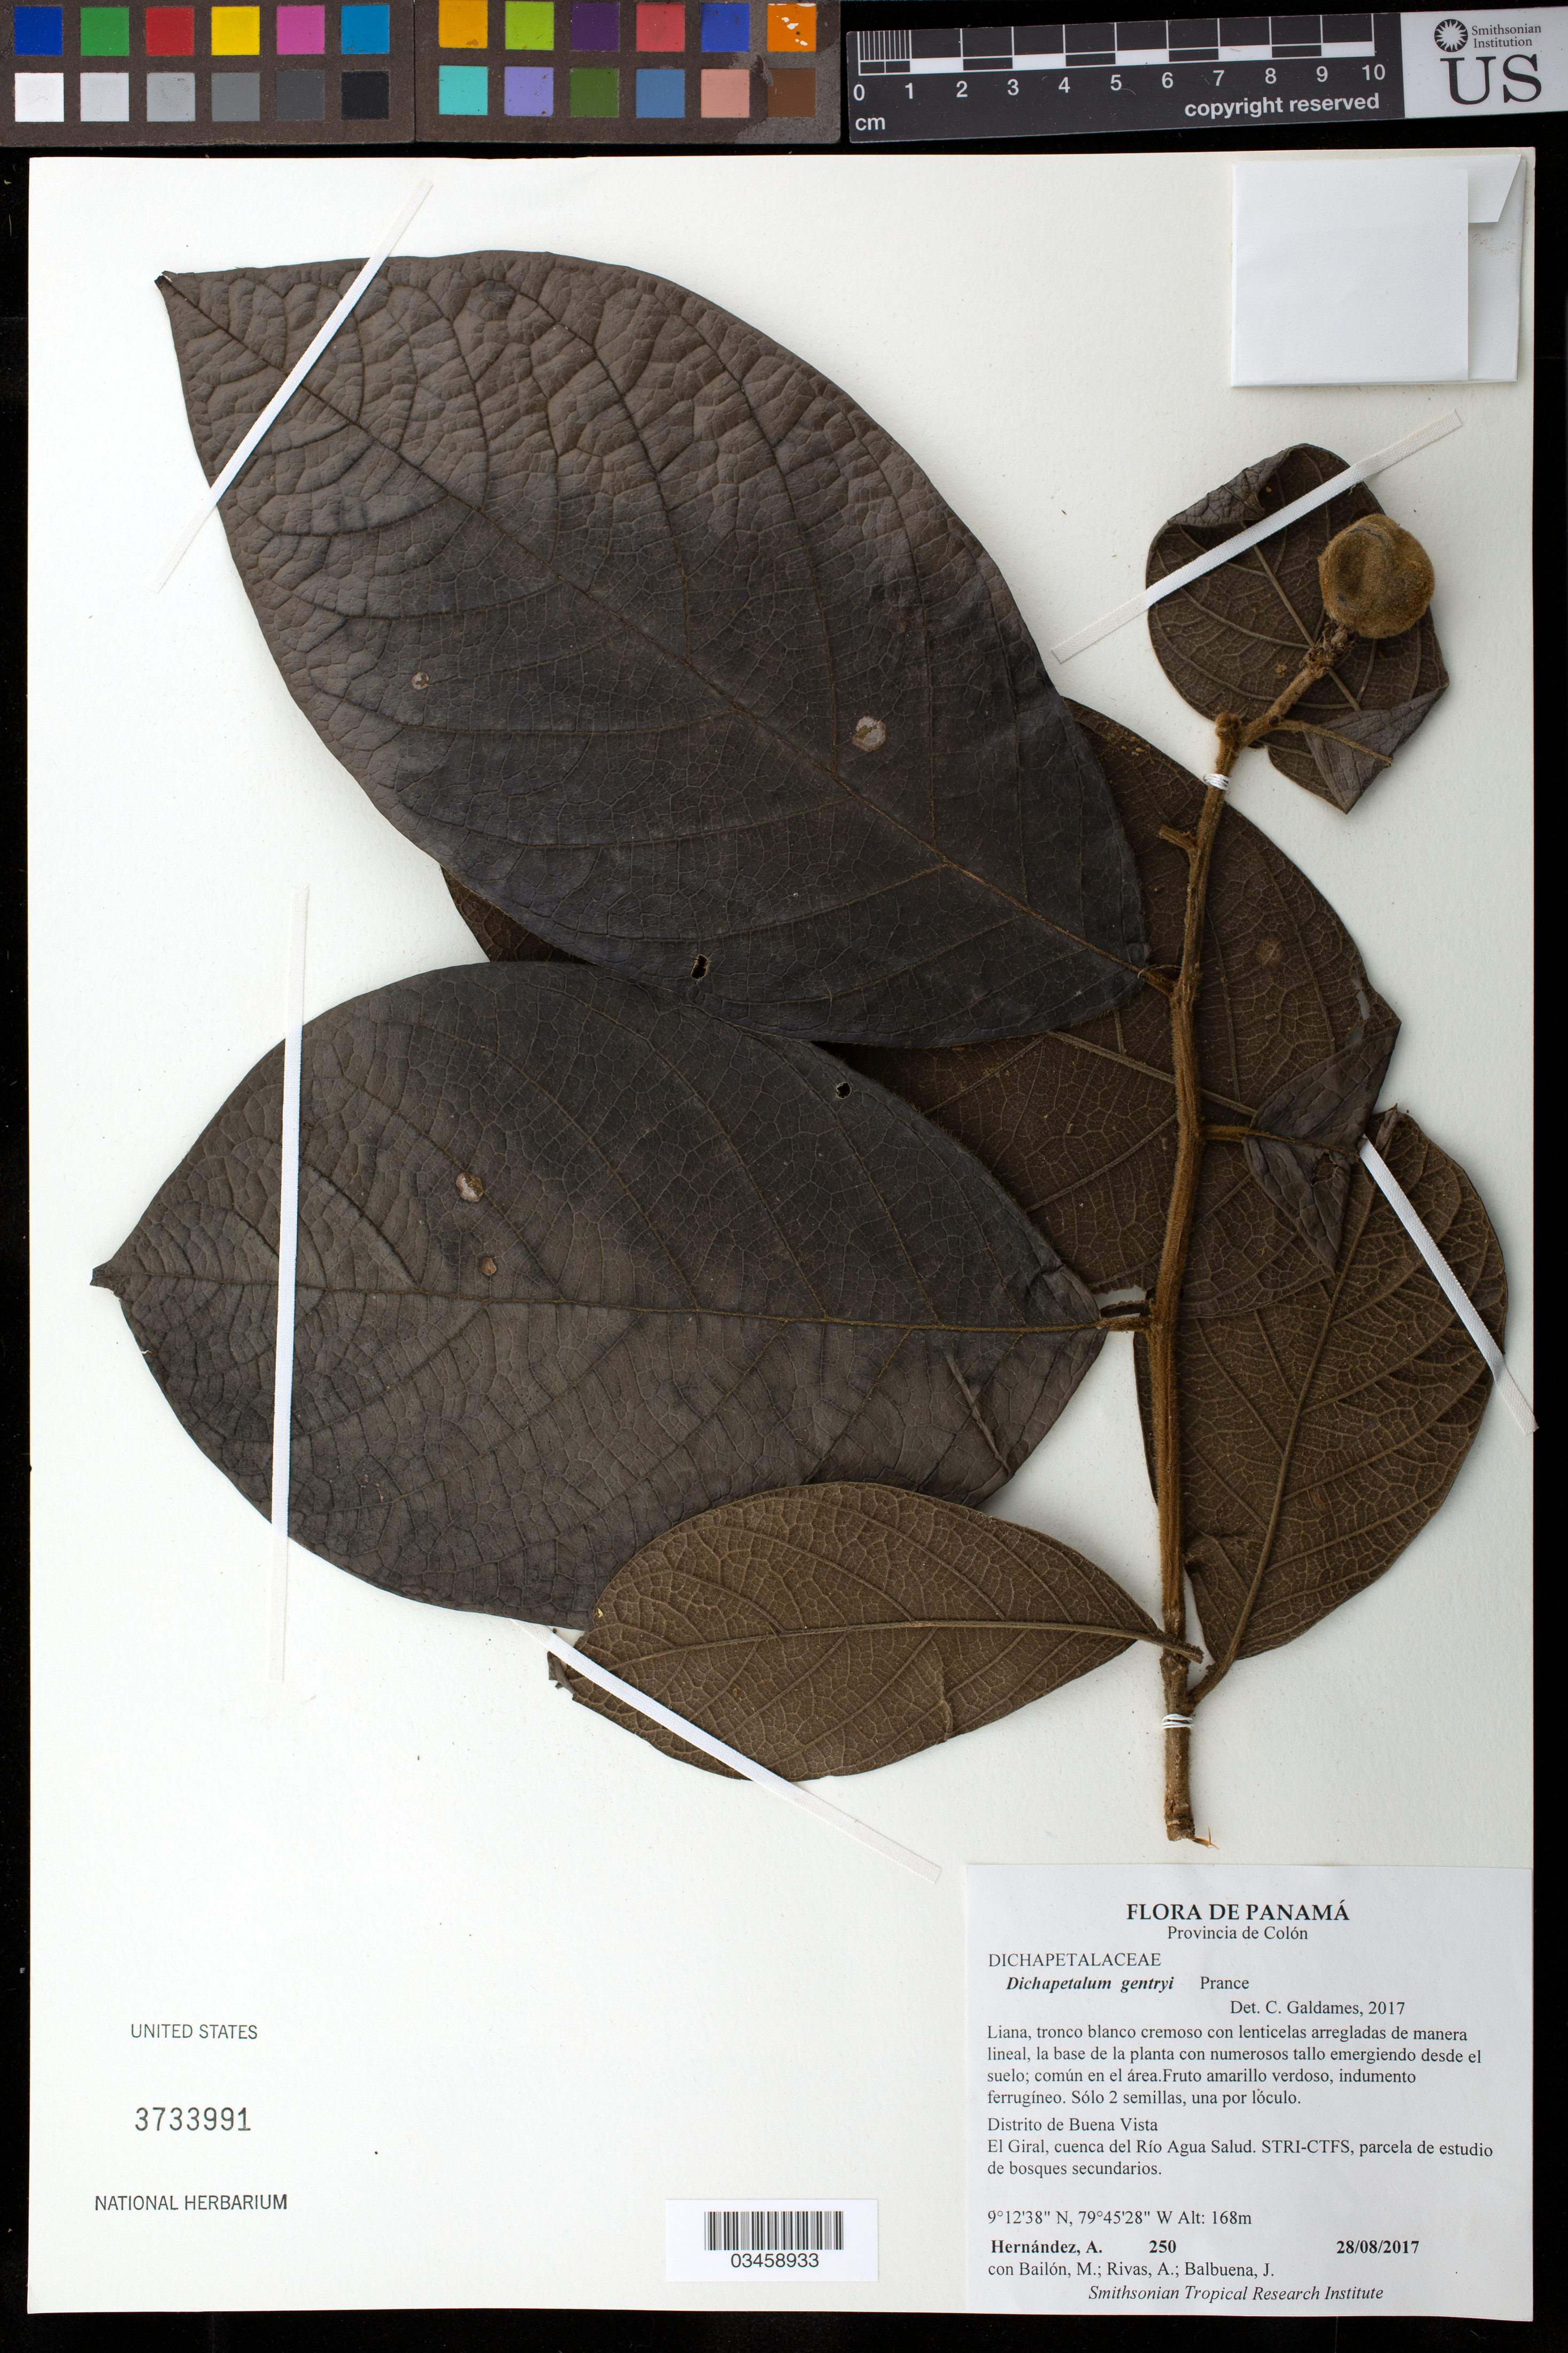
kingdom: Plantae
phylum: Tracheophyta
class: Magnoliopsida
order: Malpighiales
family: Dichapetalaceae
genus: Dichapetalum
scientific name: Dichapetalum gentryi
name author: Prance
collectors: A. Hernández, M. Bailón, A. Rivas & J. Balbuena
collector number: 250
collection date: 2017-08-28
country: Panama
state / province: Colon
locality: Distrito de Buena Vista, El Giral, cuenca del Rio Agua Salud.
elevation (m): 168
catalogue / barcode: US 3733991